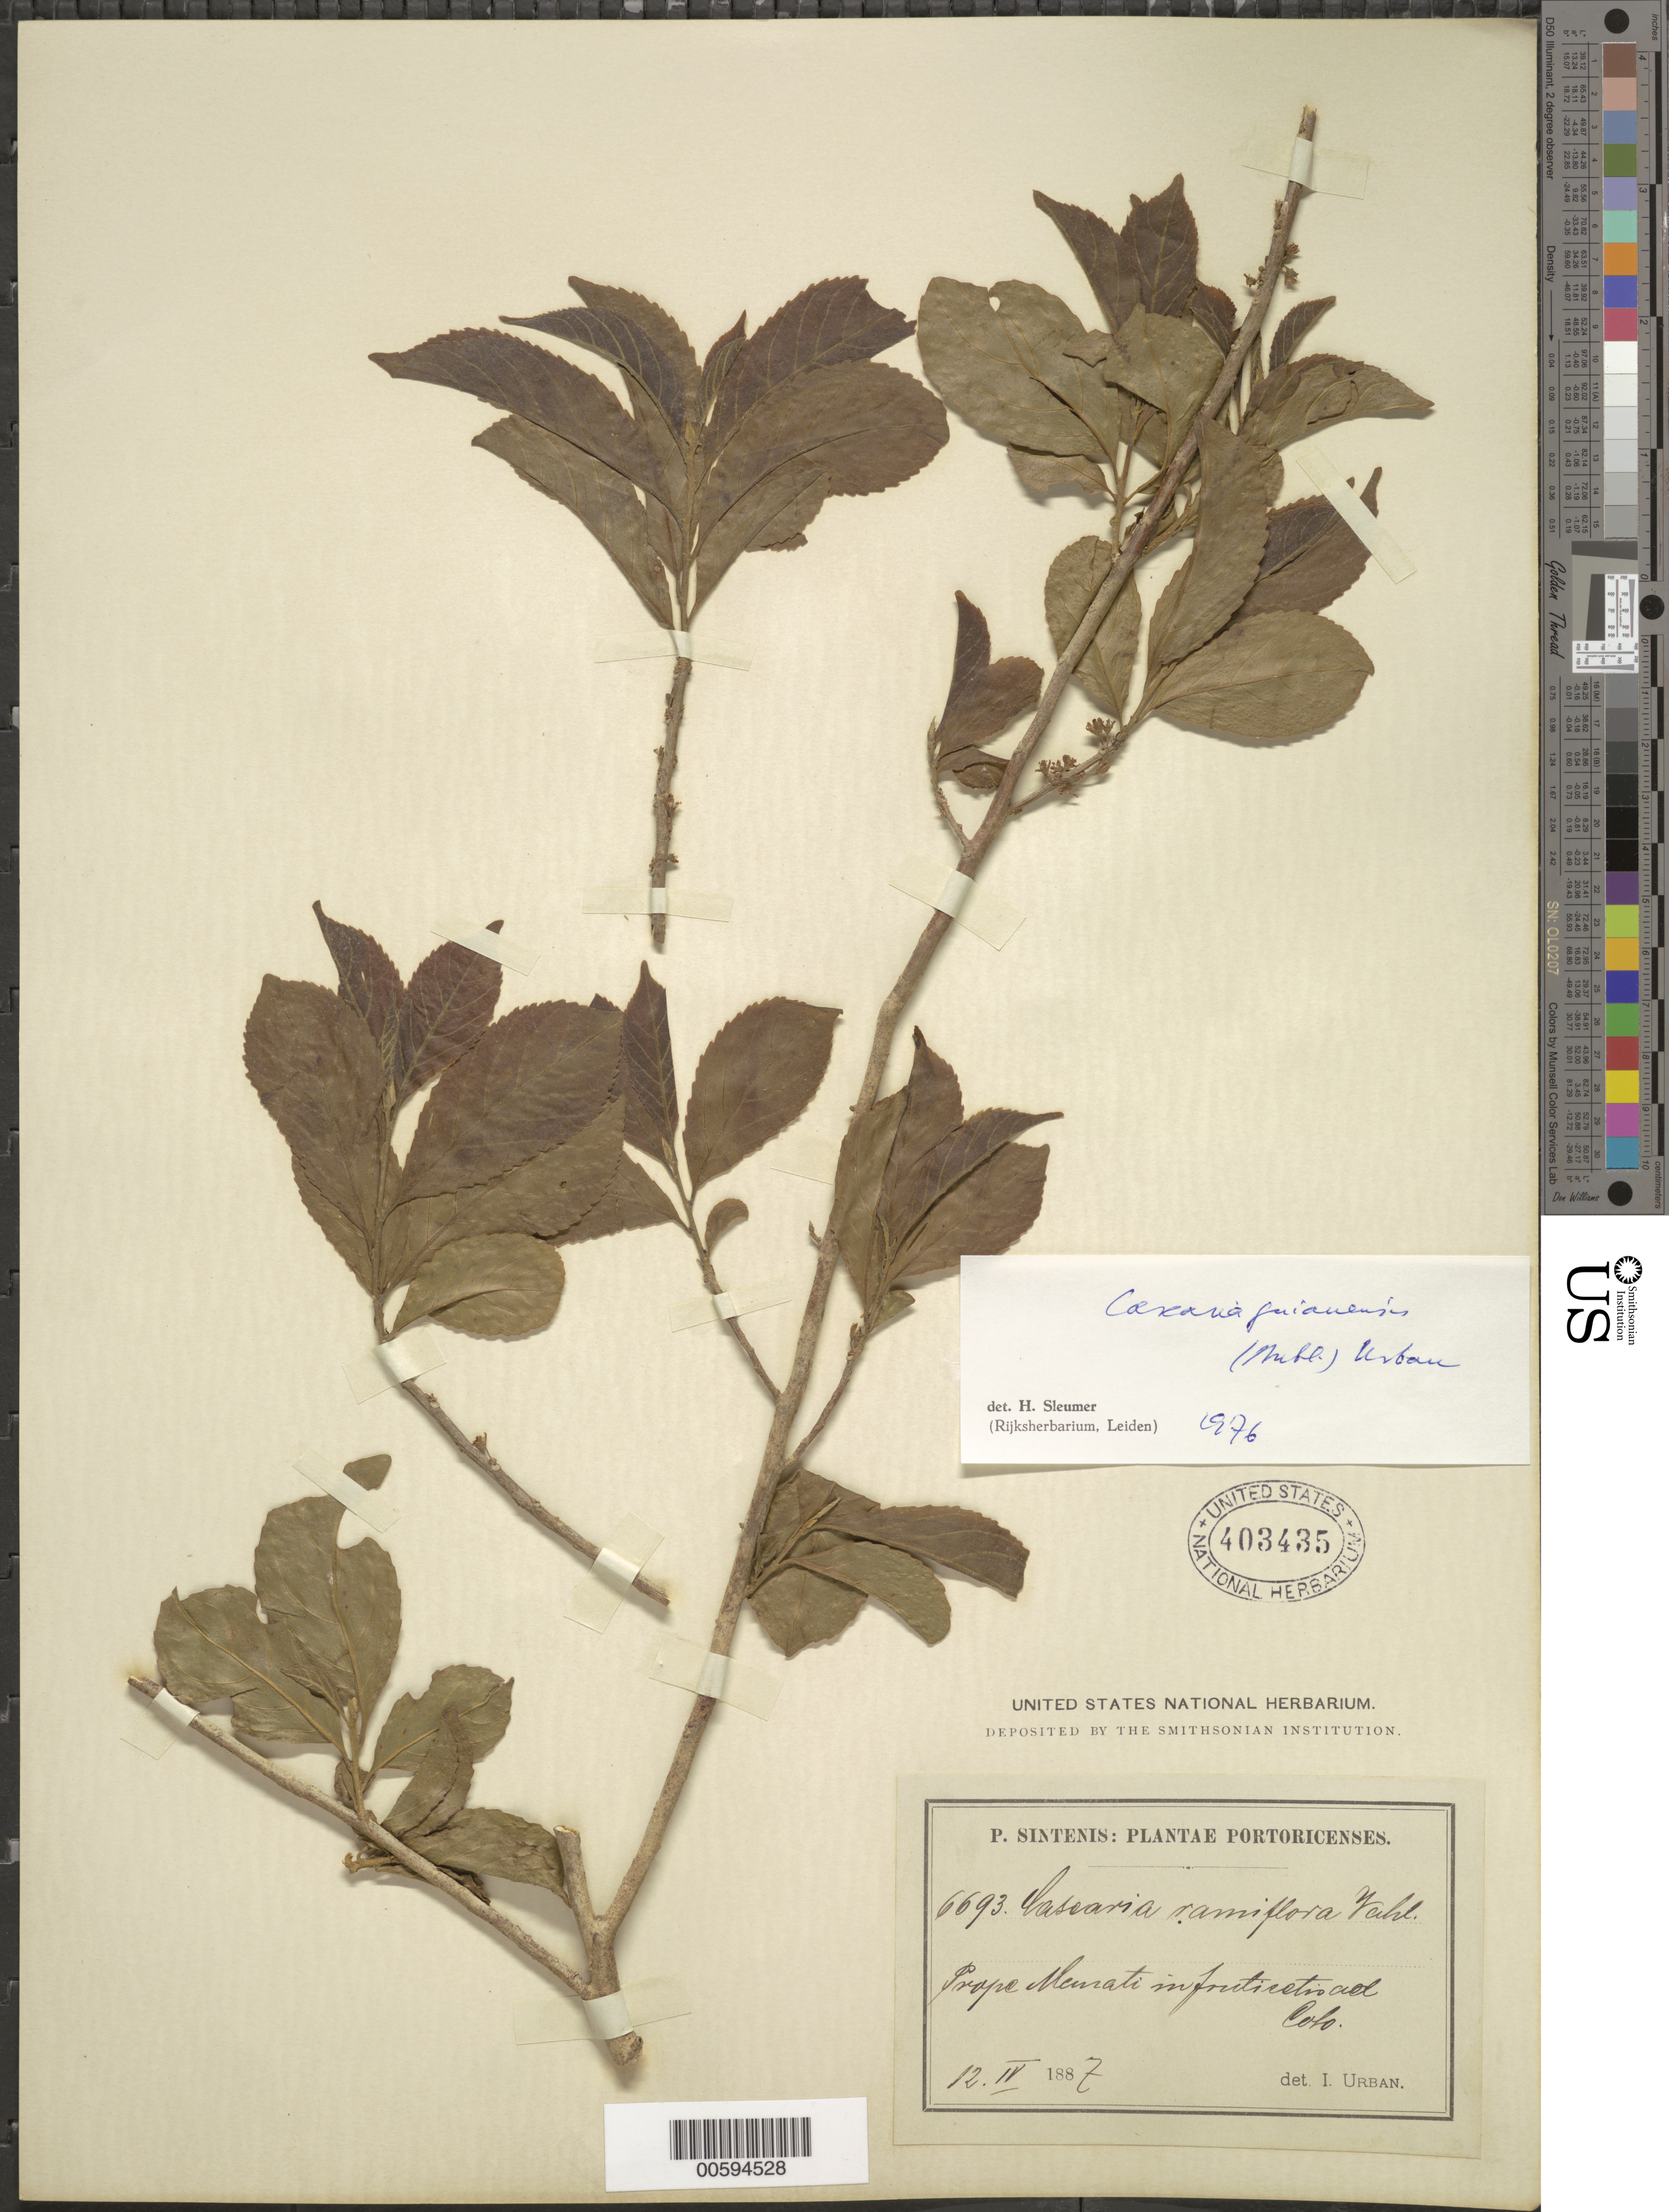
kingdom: Plantae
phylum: Tracheophyta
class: Magnoliopsida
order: Malpighiales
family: Salicaceae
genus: Casearia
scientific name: Casearia guianensis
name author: (Aubl.) Urb.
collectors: P. Sintenis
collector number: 6693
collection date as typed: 12 Apr 1887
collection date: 1887-04-12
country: Puerto Rico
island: Greater Antilles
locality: Prope Manati in fruticetis ad Coto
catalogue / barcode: US 403435